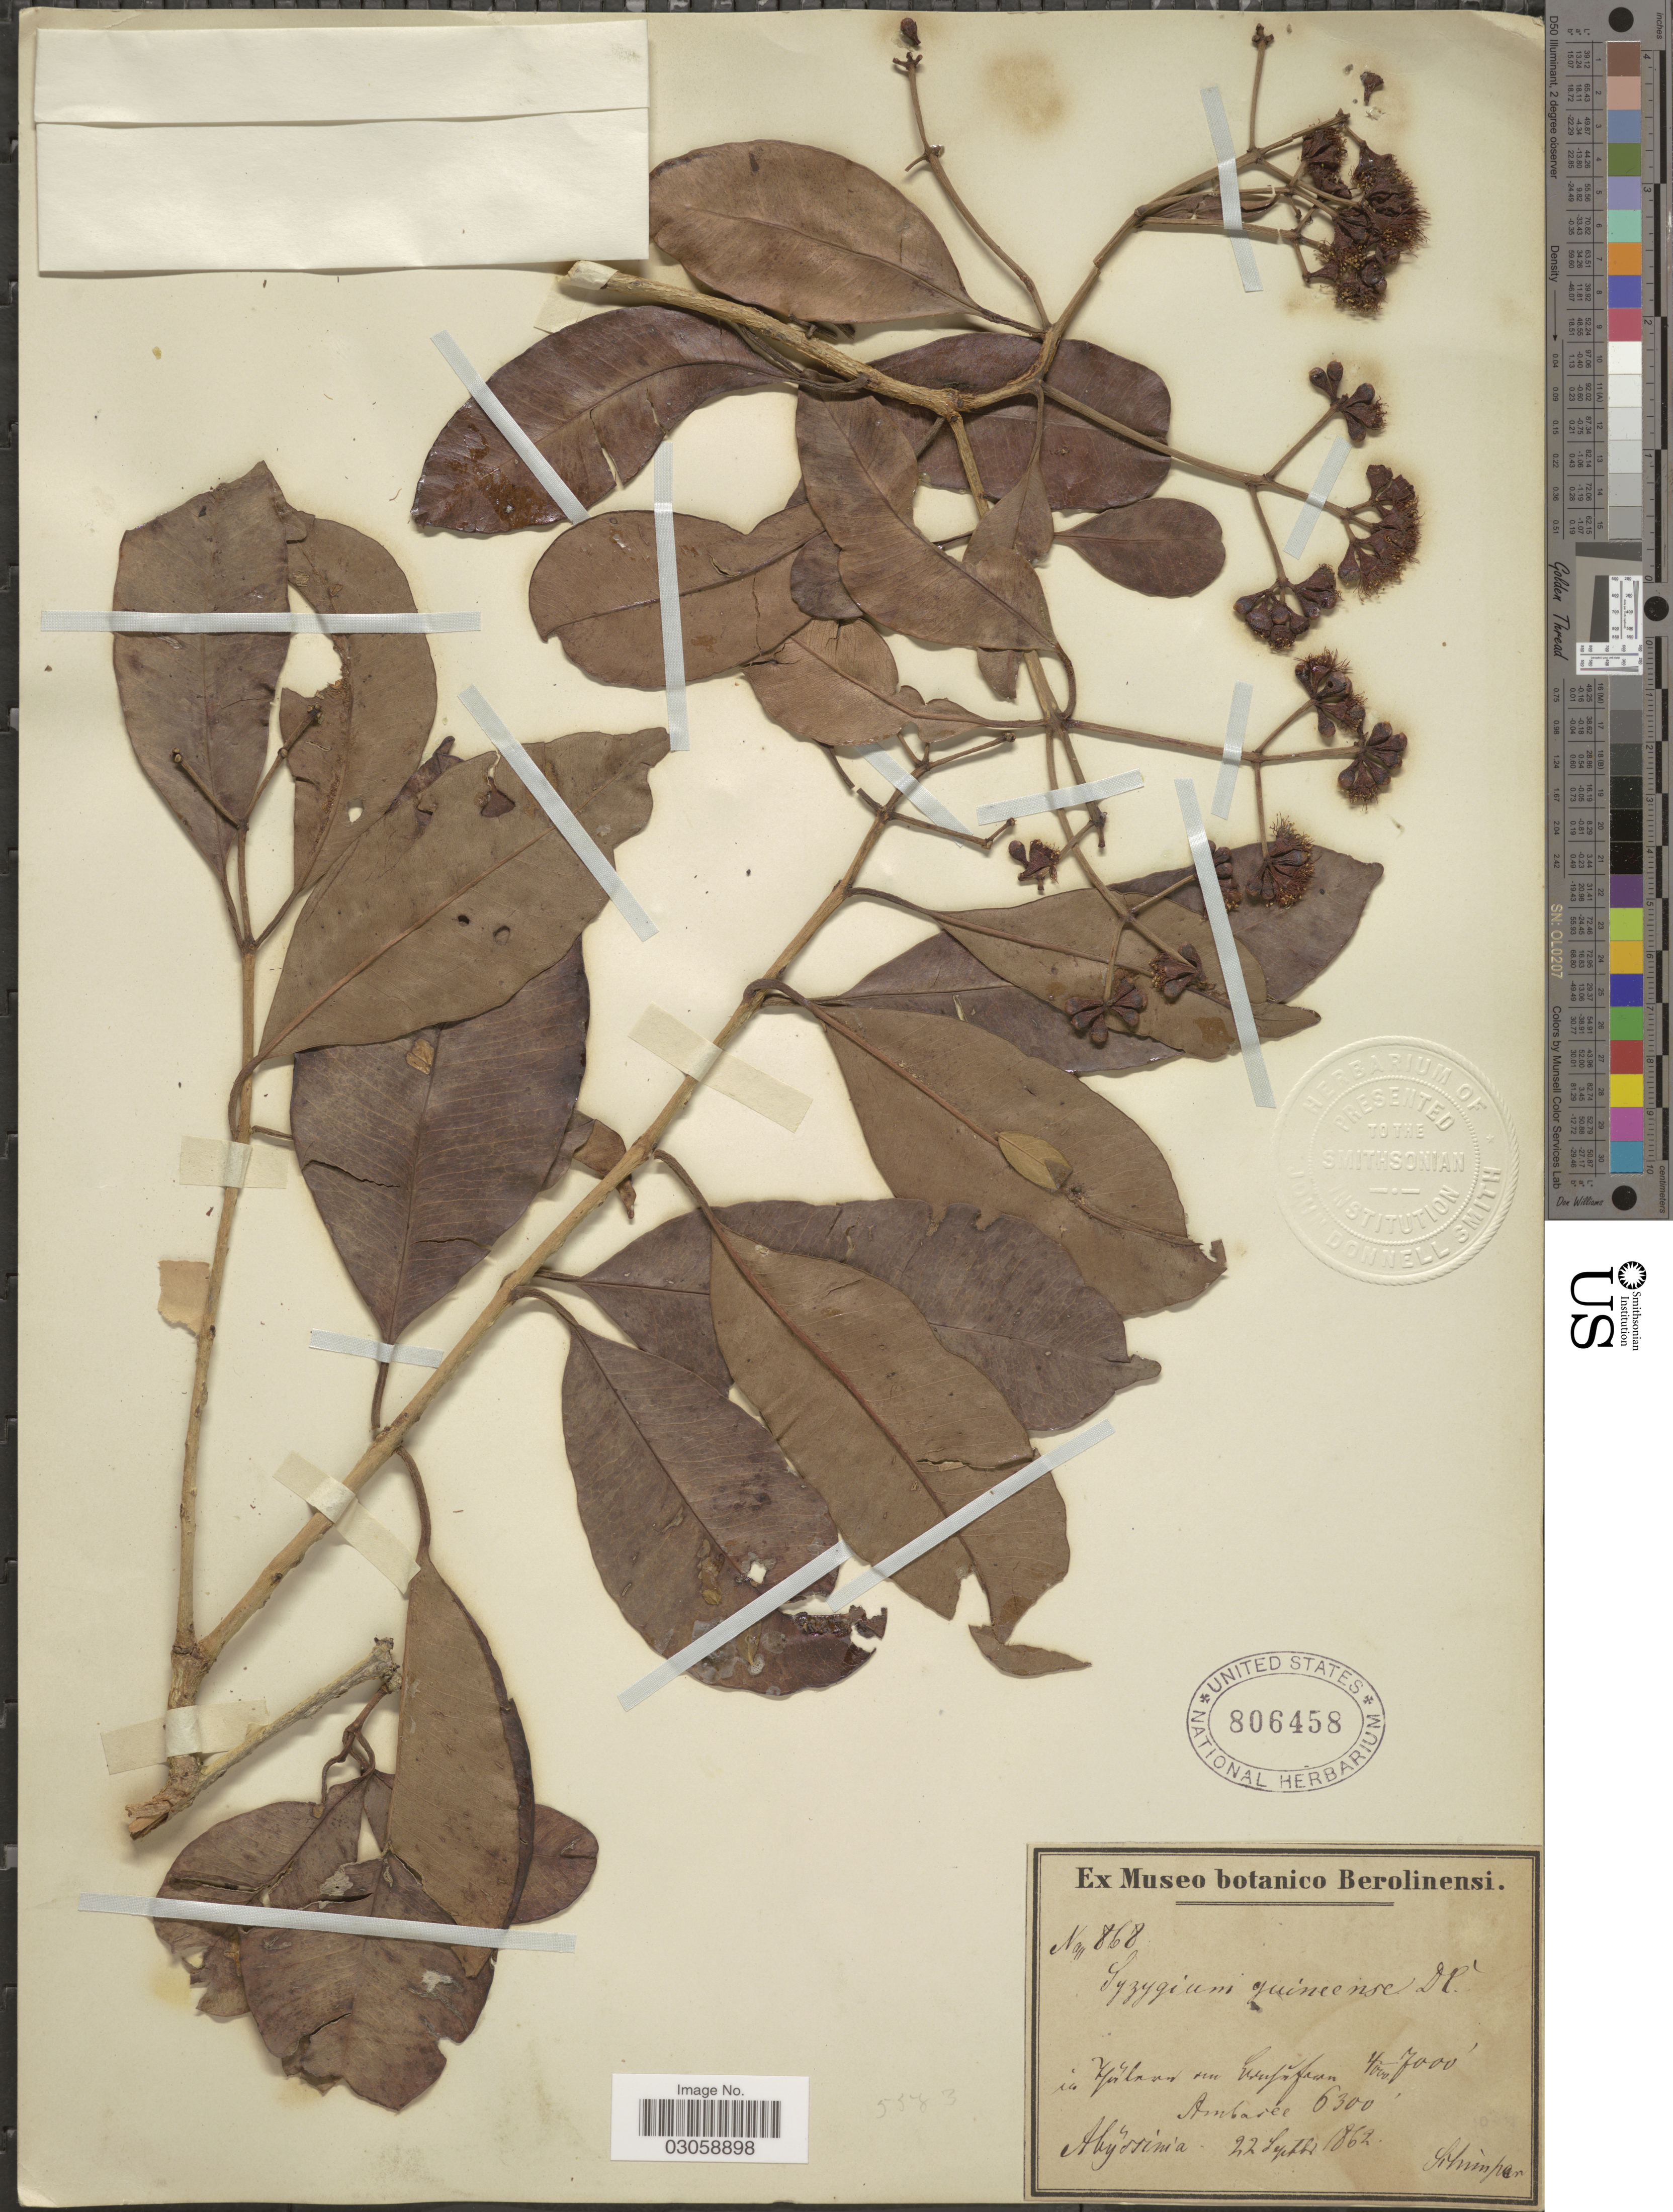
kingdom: Plantae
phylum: Tracheophyta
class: Magnoliopsida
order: Myrtales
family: Myrtaceae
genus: Syzygium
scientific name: Syzygium guineense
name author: (Willd.) DC.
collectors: -. Schimper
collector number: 868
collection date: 1862-09-22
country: Eritrea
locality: In yerbana um Erenpufran. Ambaree, Abyssinia. [interpreted]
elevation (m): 1219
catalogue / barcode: US 806458